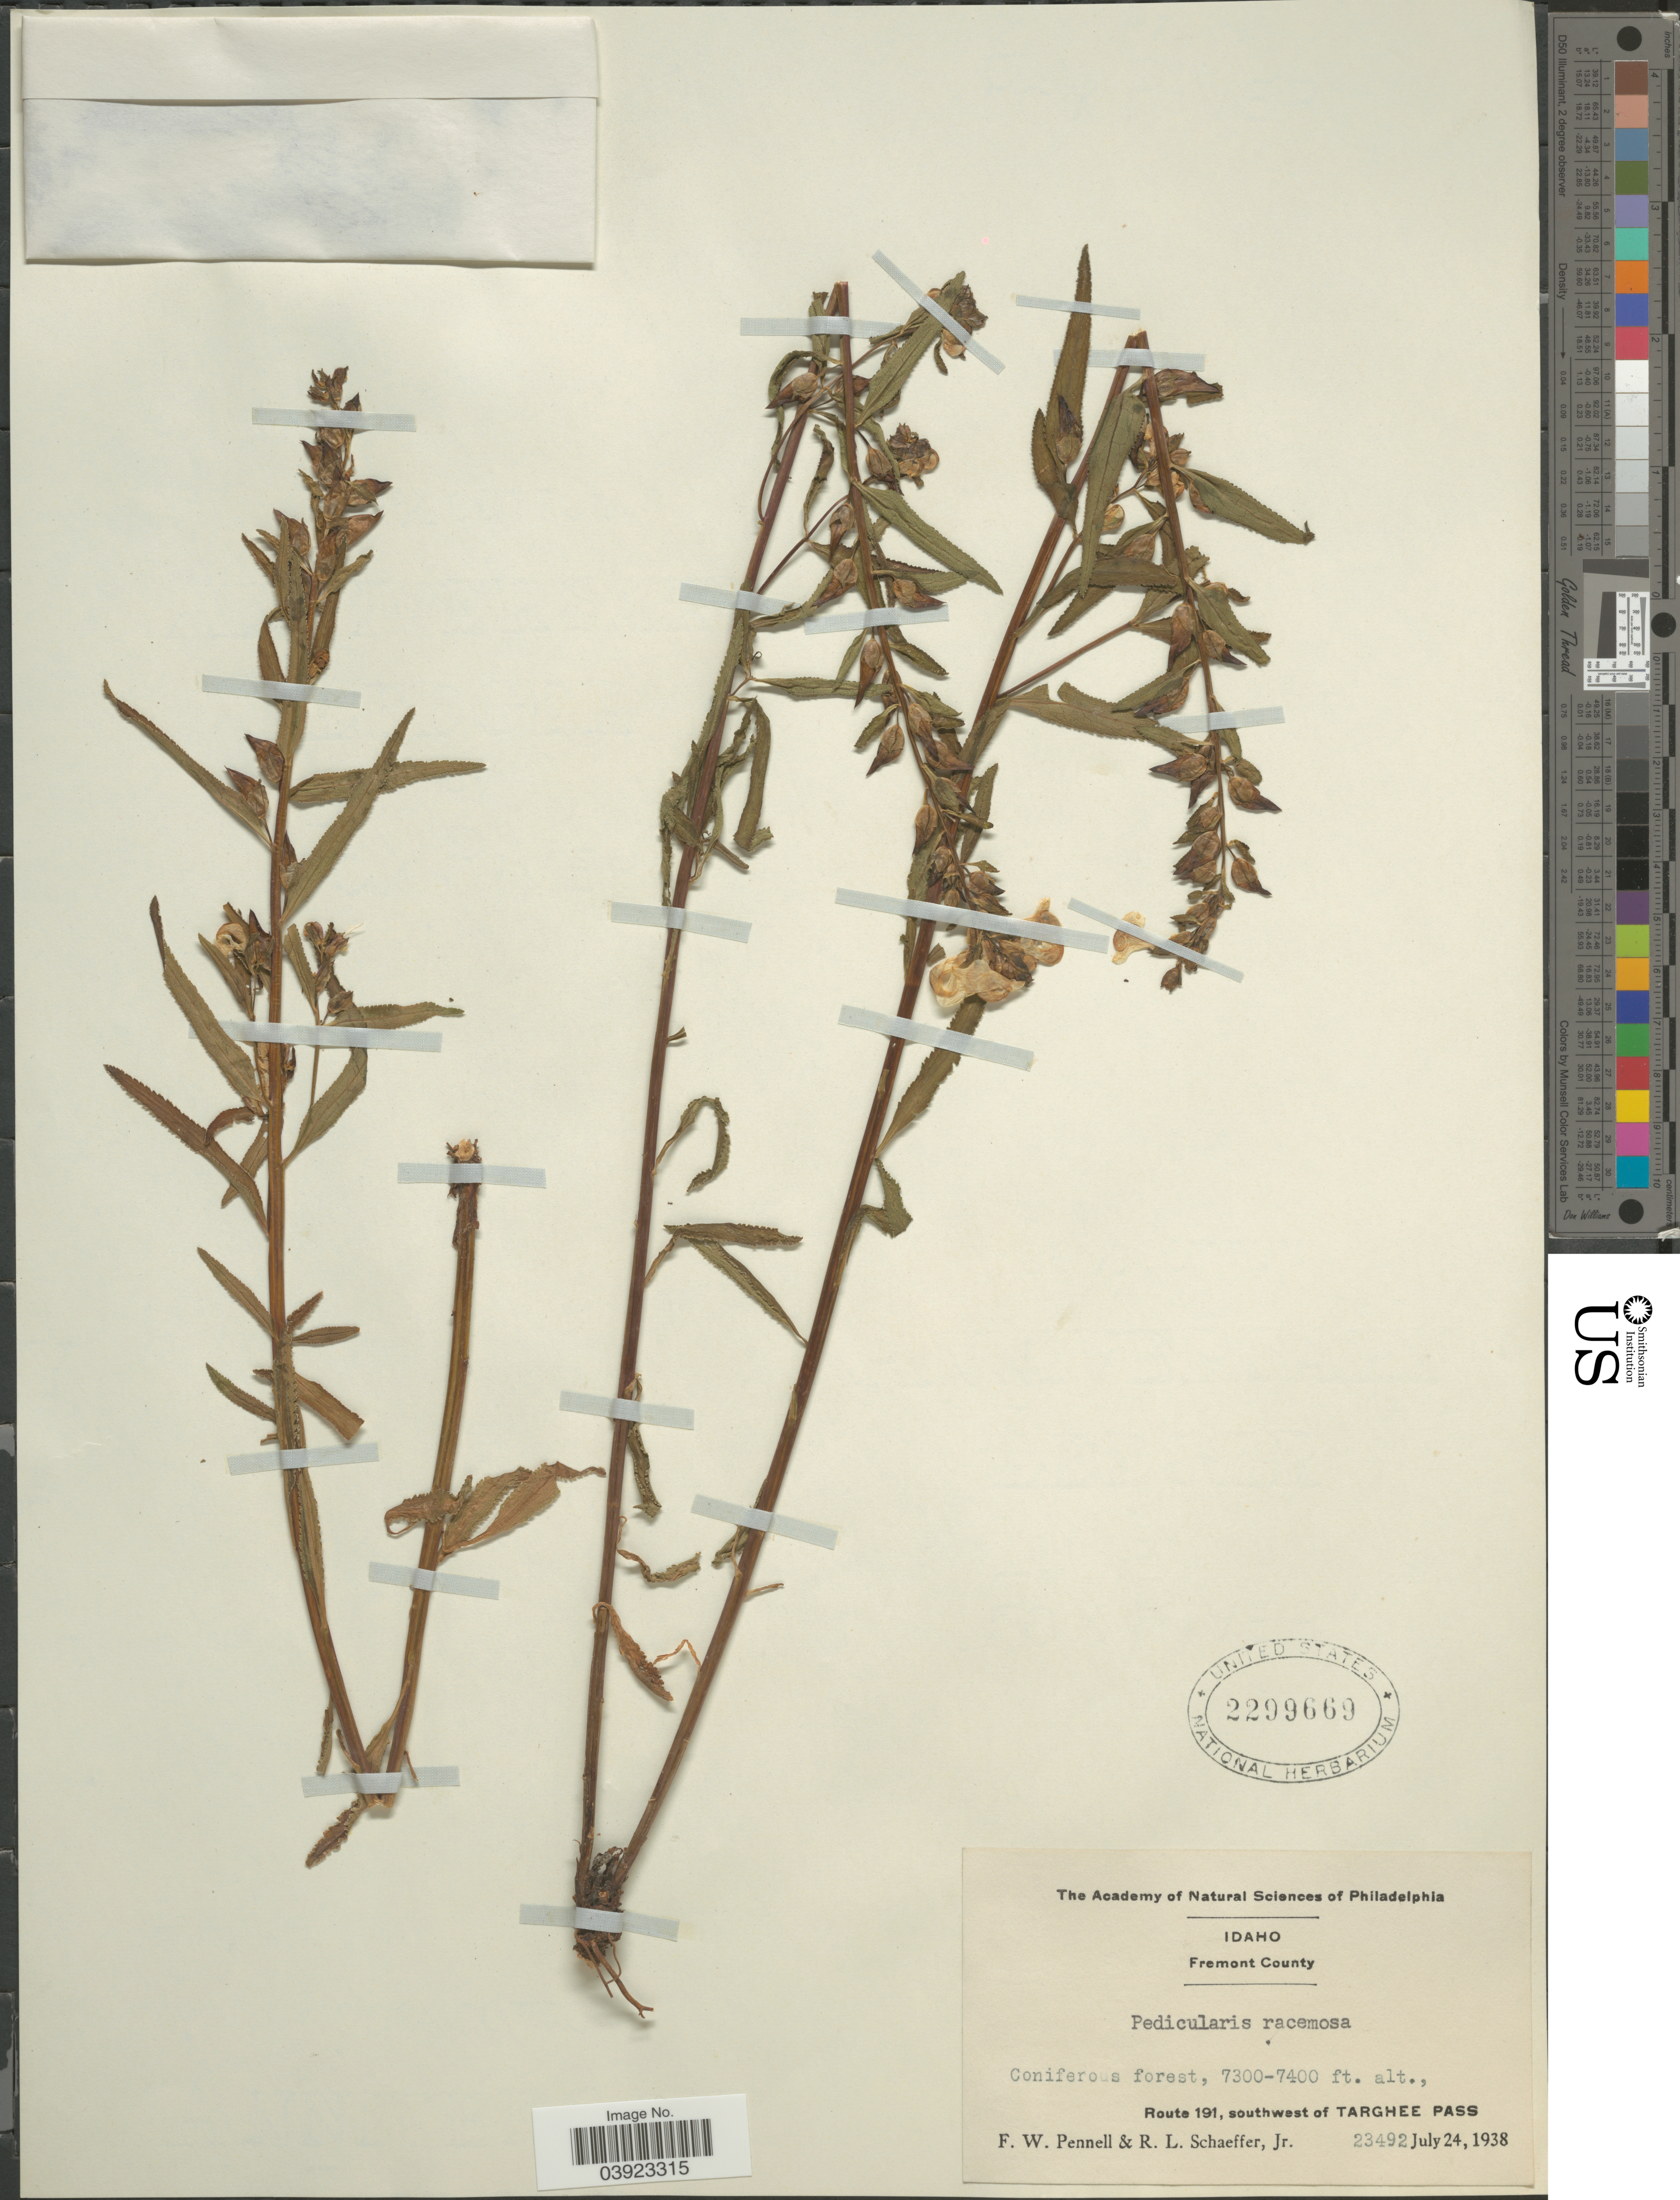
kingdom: Plantae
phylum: Tracheophyta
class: Magnoliopsida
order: Lamiales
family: Orobanchaceae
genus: Pedicularis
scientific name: Pedicularis racemosa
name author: Douglas ex Benth.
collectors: F. W. Pennell & R. L. Schaeffer Jr.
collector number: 23492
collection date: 1938-07-24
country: United States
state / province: Idaho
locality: Fremont County. Route 191, southwest of Targhee Pass.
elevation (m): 2225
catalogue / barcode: US 2299669